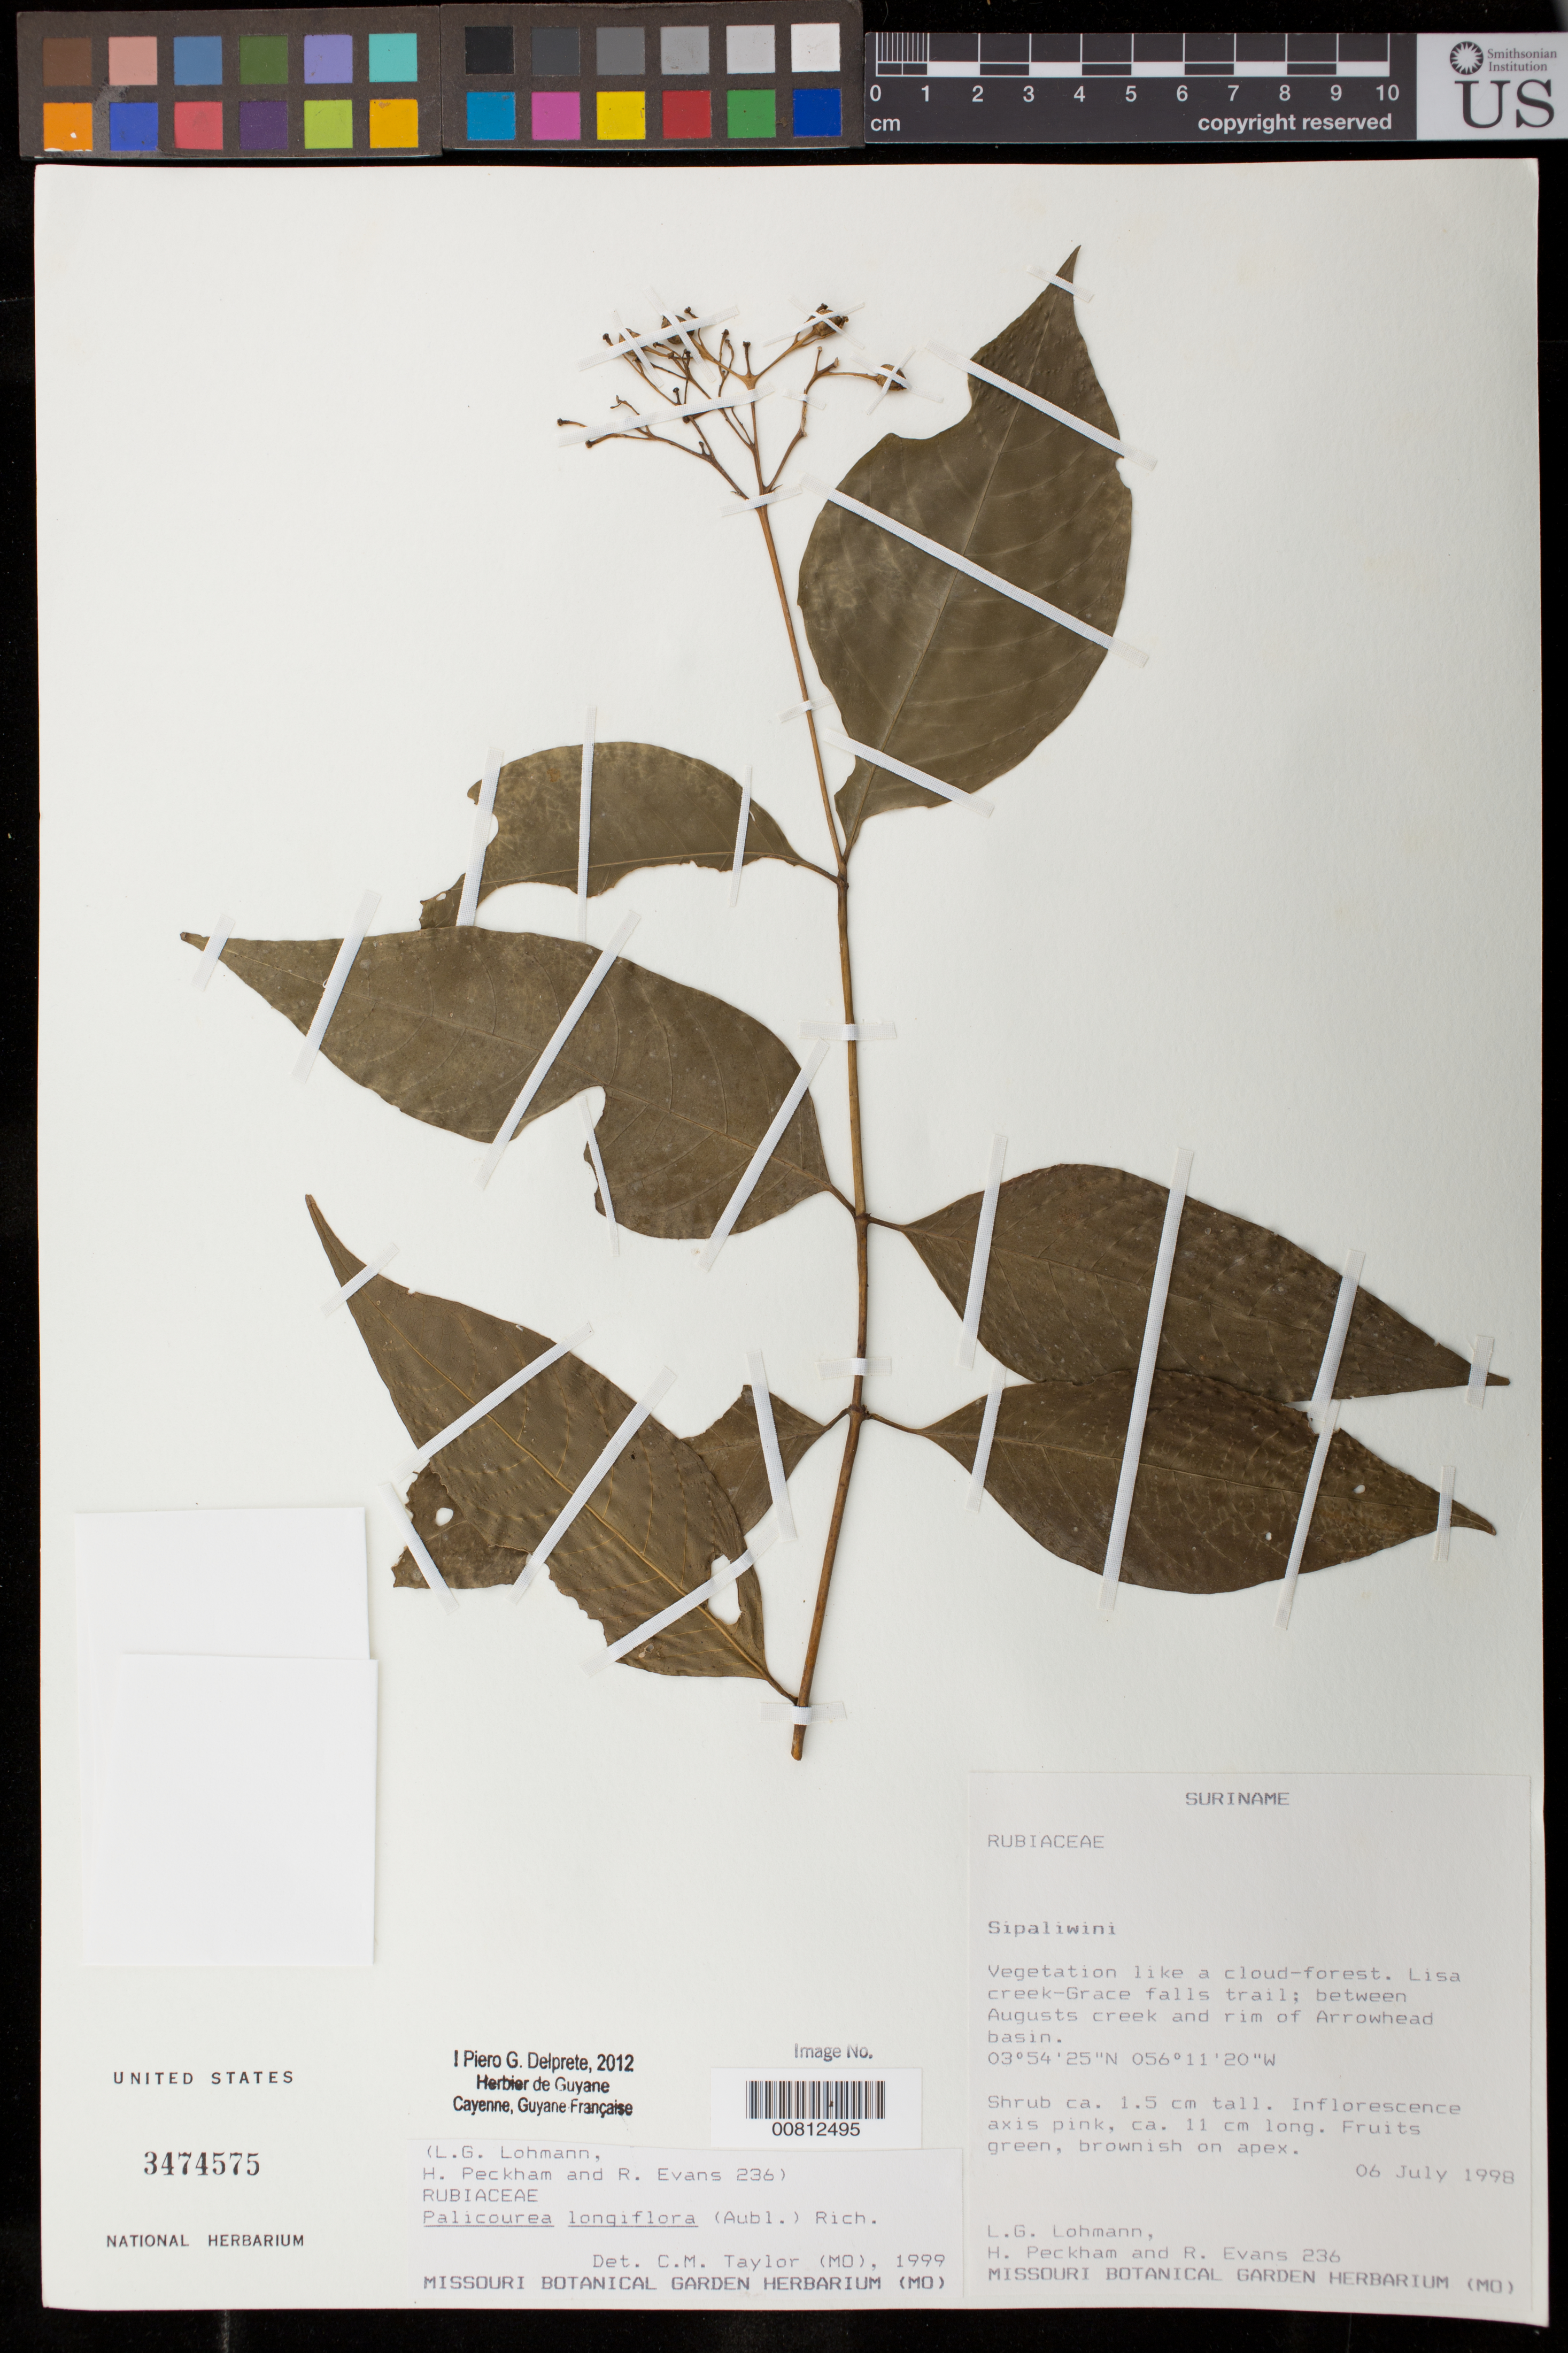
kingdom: Plantae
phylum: Tracheophyta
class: Magnoliopsida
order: Gentianales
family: Rubiaceae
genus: Palicourea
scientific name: Palicourea longiflora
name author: (Aubl.) A. Rich.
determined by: Taylor, Charlotte M.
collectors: L. G. Lohmann, H. Peckham & R. Evans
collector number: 236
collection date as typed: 6-Jul-98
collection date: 1998-07-06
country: Suriname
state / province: Sipaliwini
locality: Lisa Creek-Grace Falls trail; between Augustus creek and rim of Arrowhead basin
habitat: Vegetation like a cloud-forest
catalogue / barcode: US 3474575